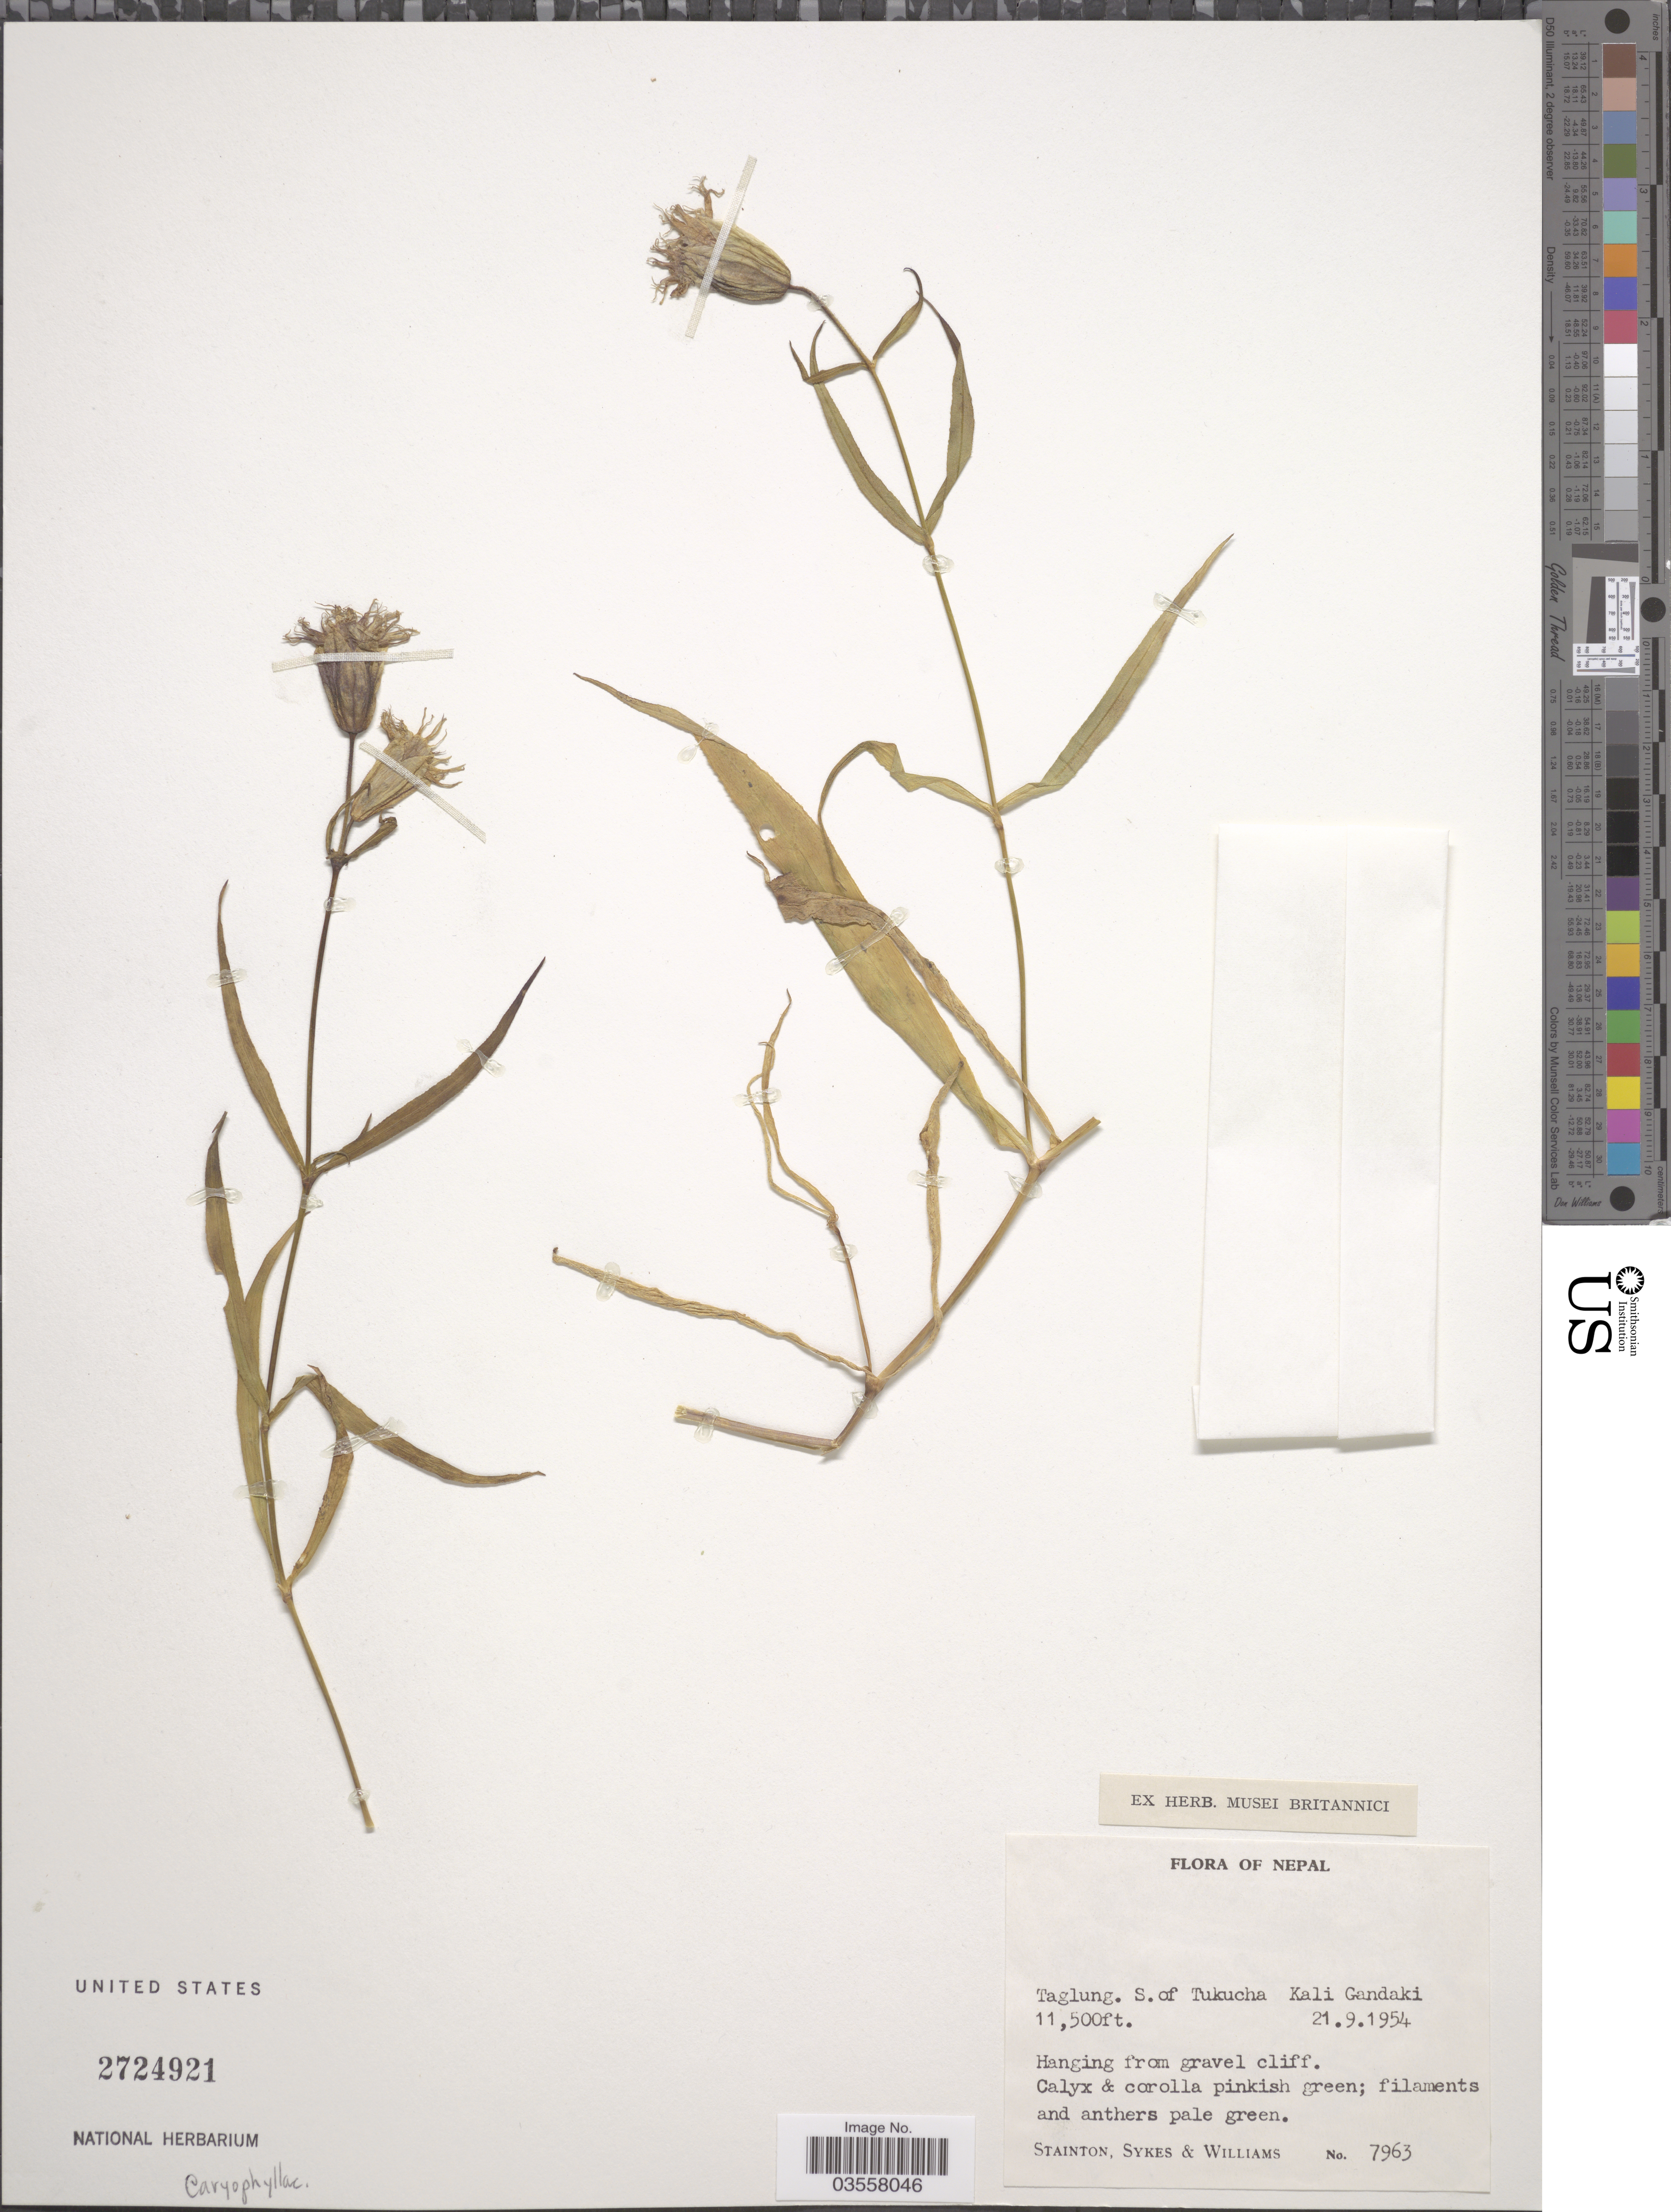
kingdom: Plantae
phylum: Tracheophyta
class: Magnoliopsida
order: Caryophyllales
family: Caryophyllaceae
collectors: -. Stainton, Sykes, -- & -- Williams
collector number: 7963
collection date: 1954-09-21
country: Nepal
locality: Taglung. S. of Tukucha Kali Gandaki.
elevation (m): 3505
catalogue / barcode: US 2724921